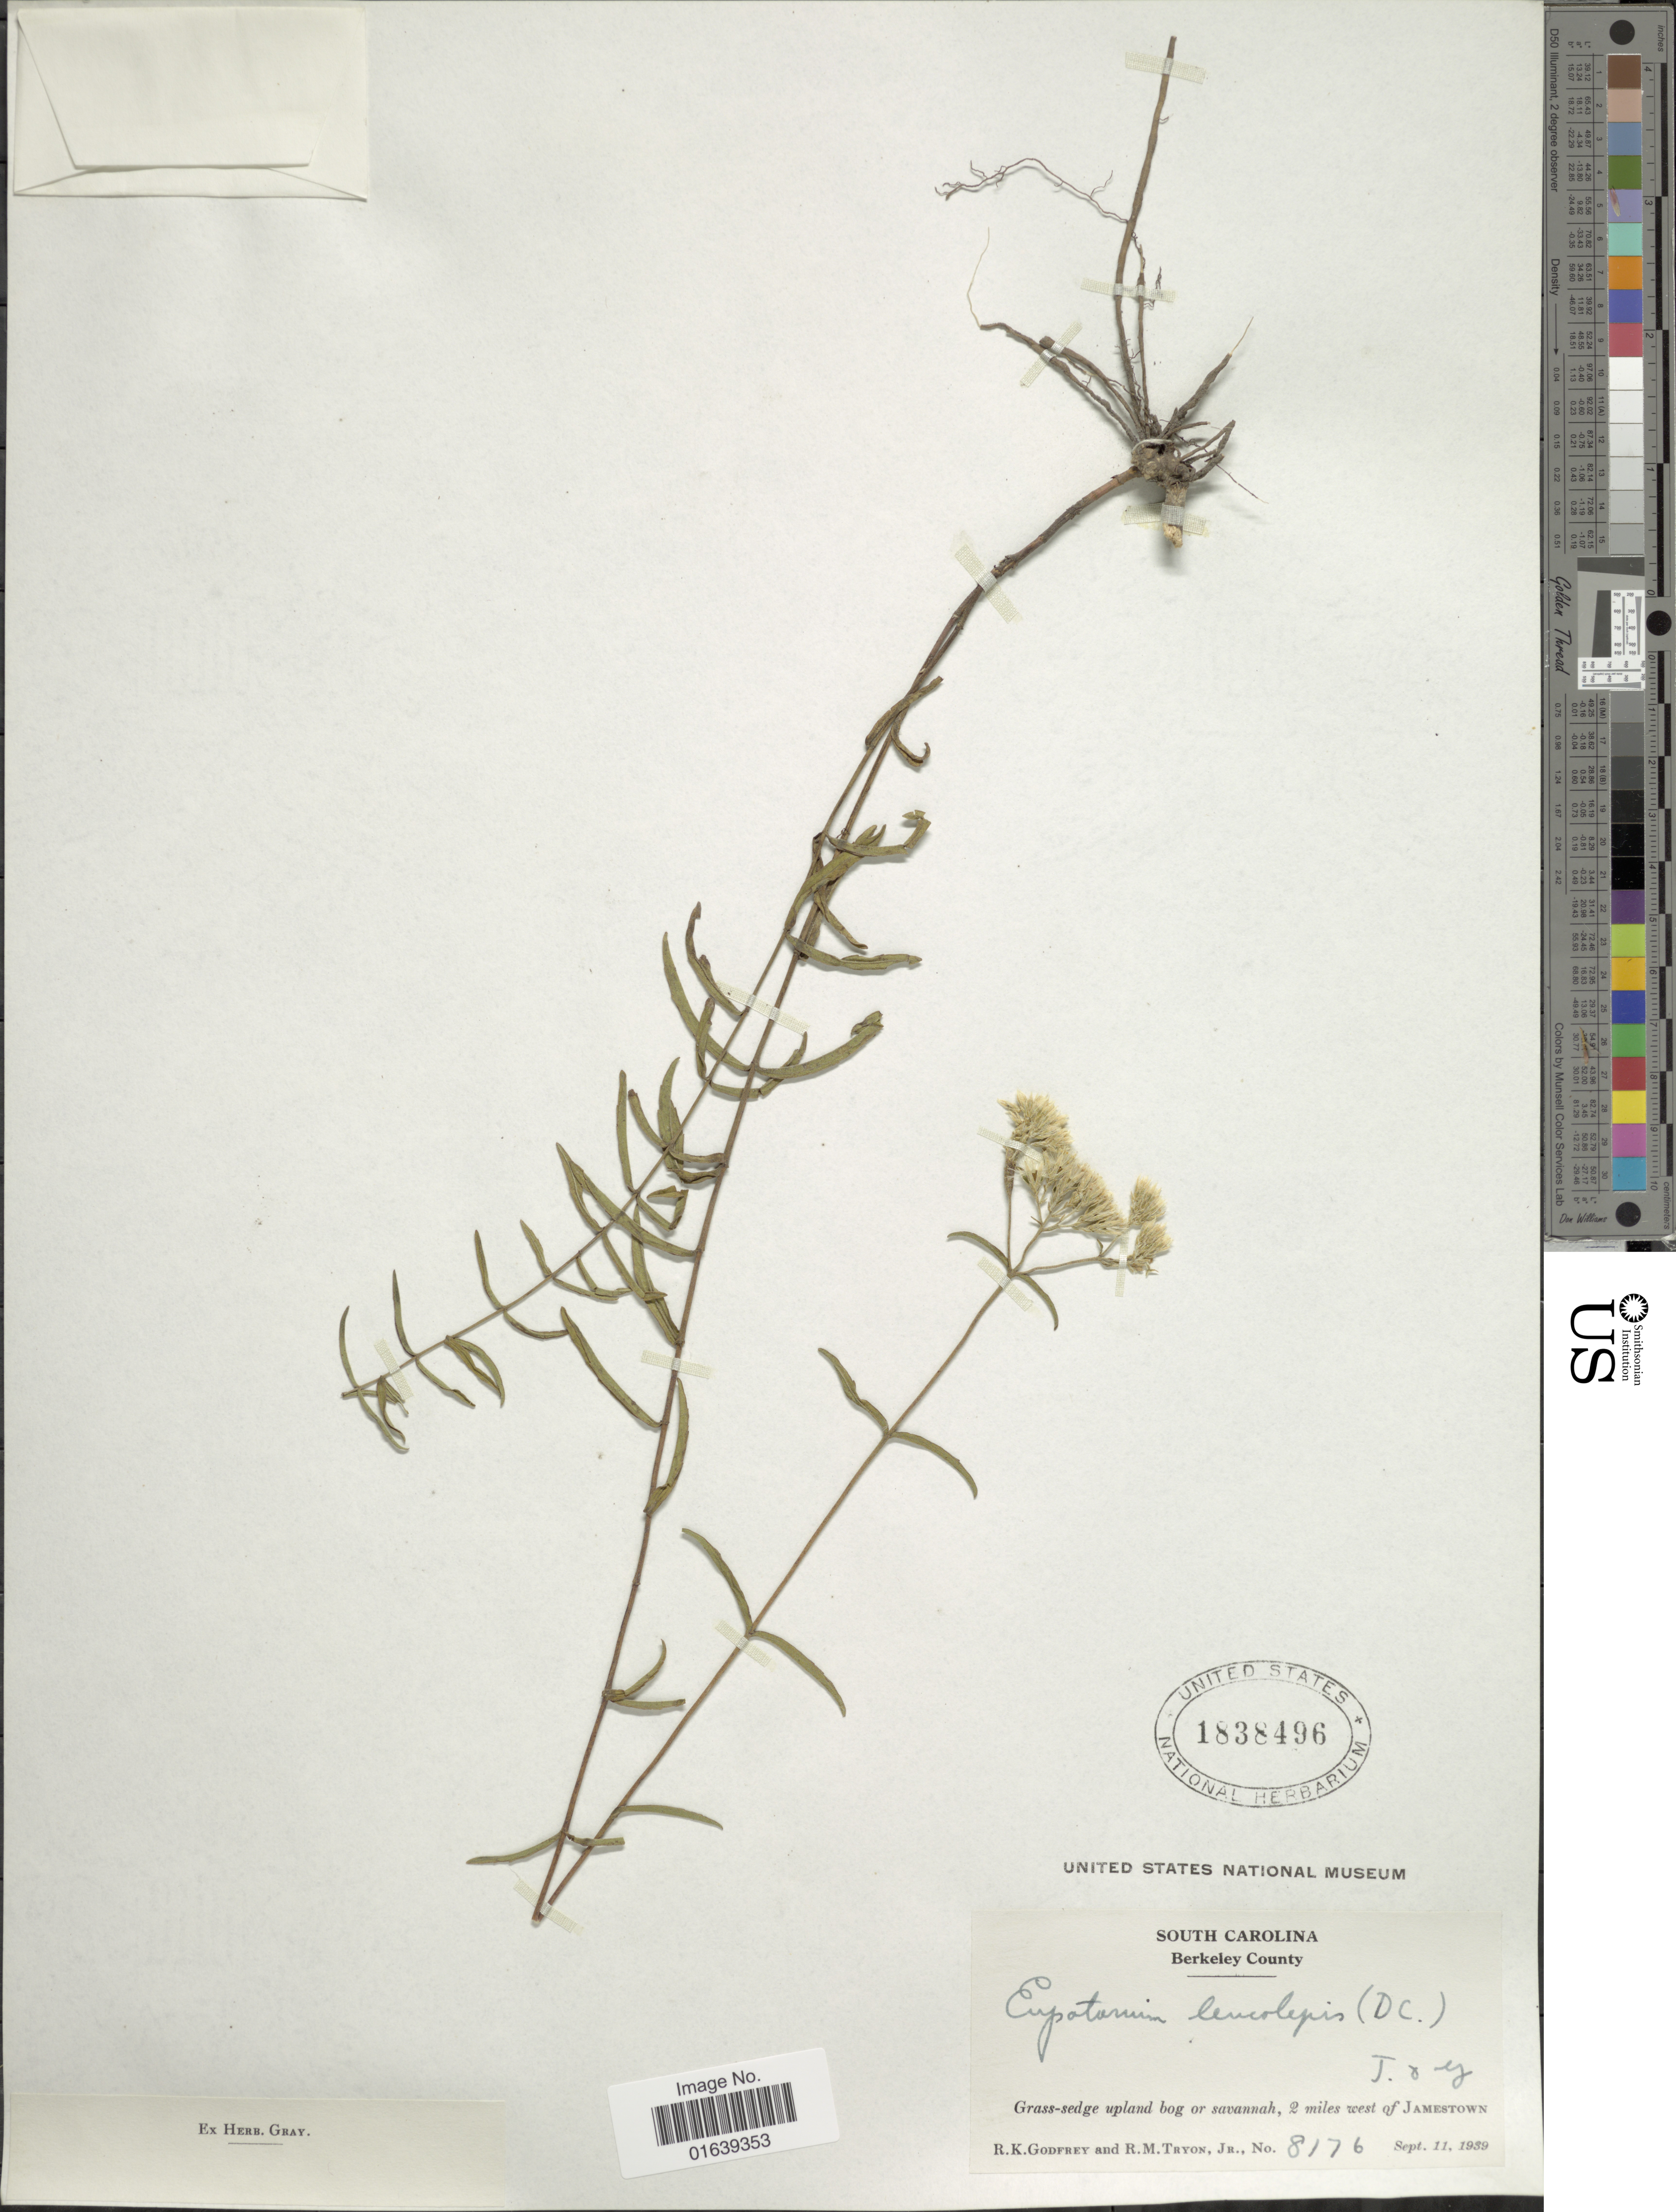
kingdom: Plantae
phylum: Tracheophyta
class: Magnoliopsida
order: Asterales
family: Asteraceae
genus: Eupatorium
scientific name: Eupatorium leucolepis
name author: (DC.) Torr. & A. Gray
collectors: R. K. Godfrey & R. M. Tryon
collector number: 8176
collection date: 1939-09-11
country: United States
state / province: South Carolina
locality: South Carolina. Berkeley County. 2 miles west of Jamestown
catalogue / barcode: US 1838496